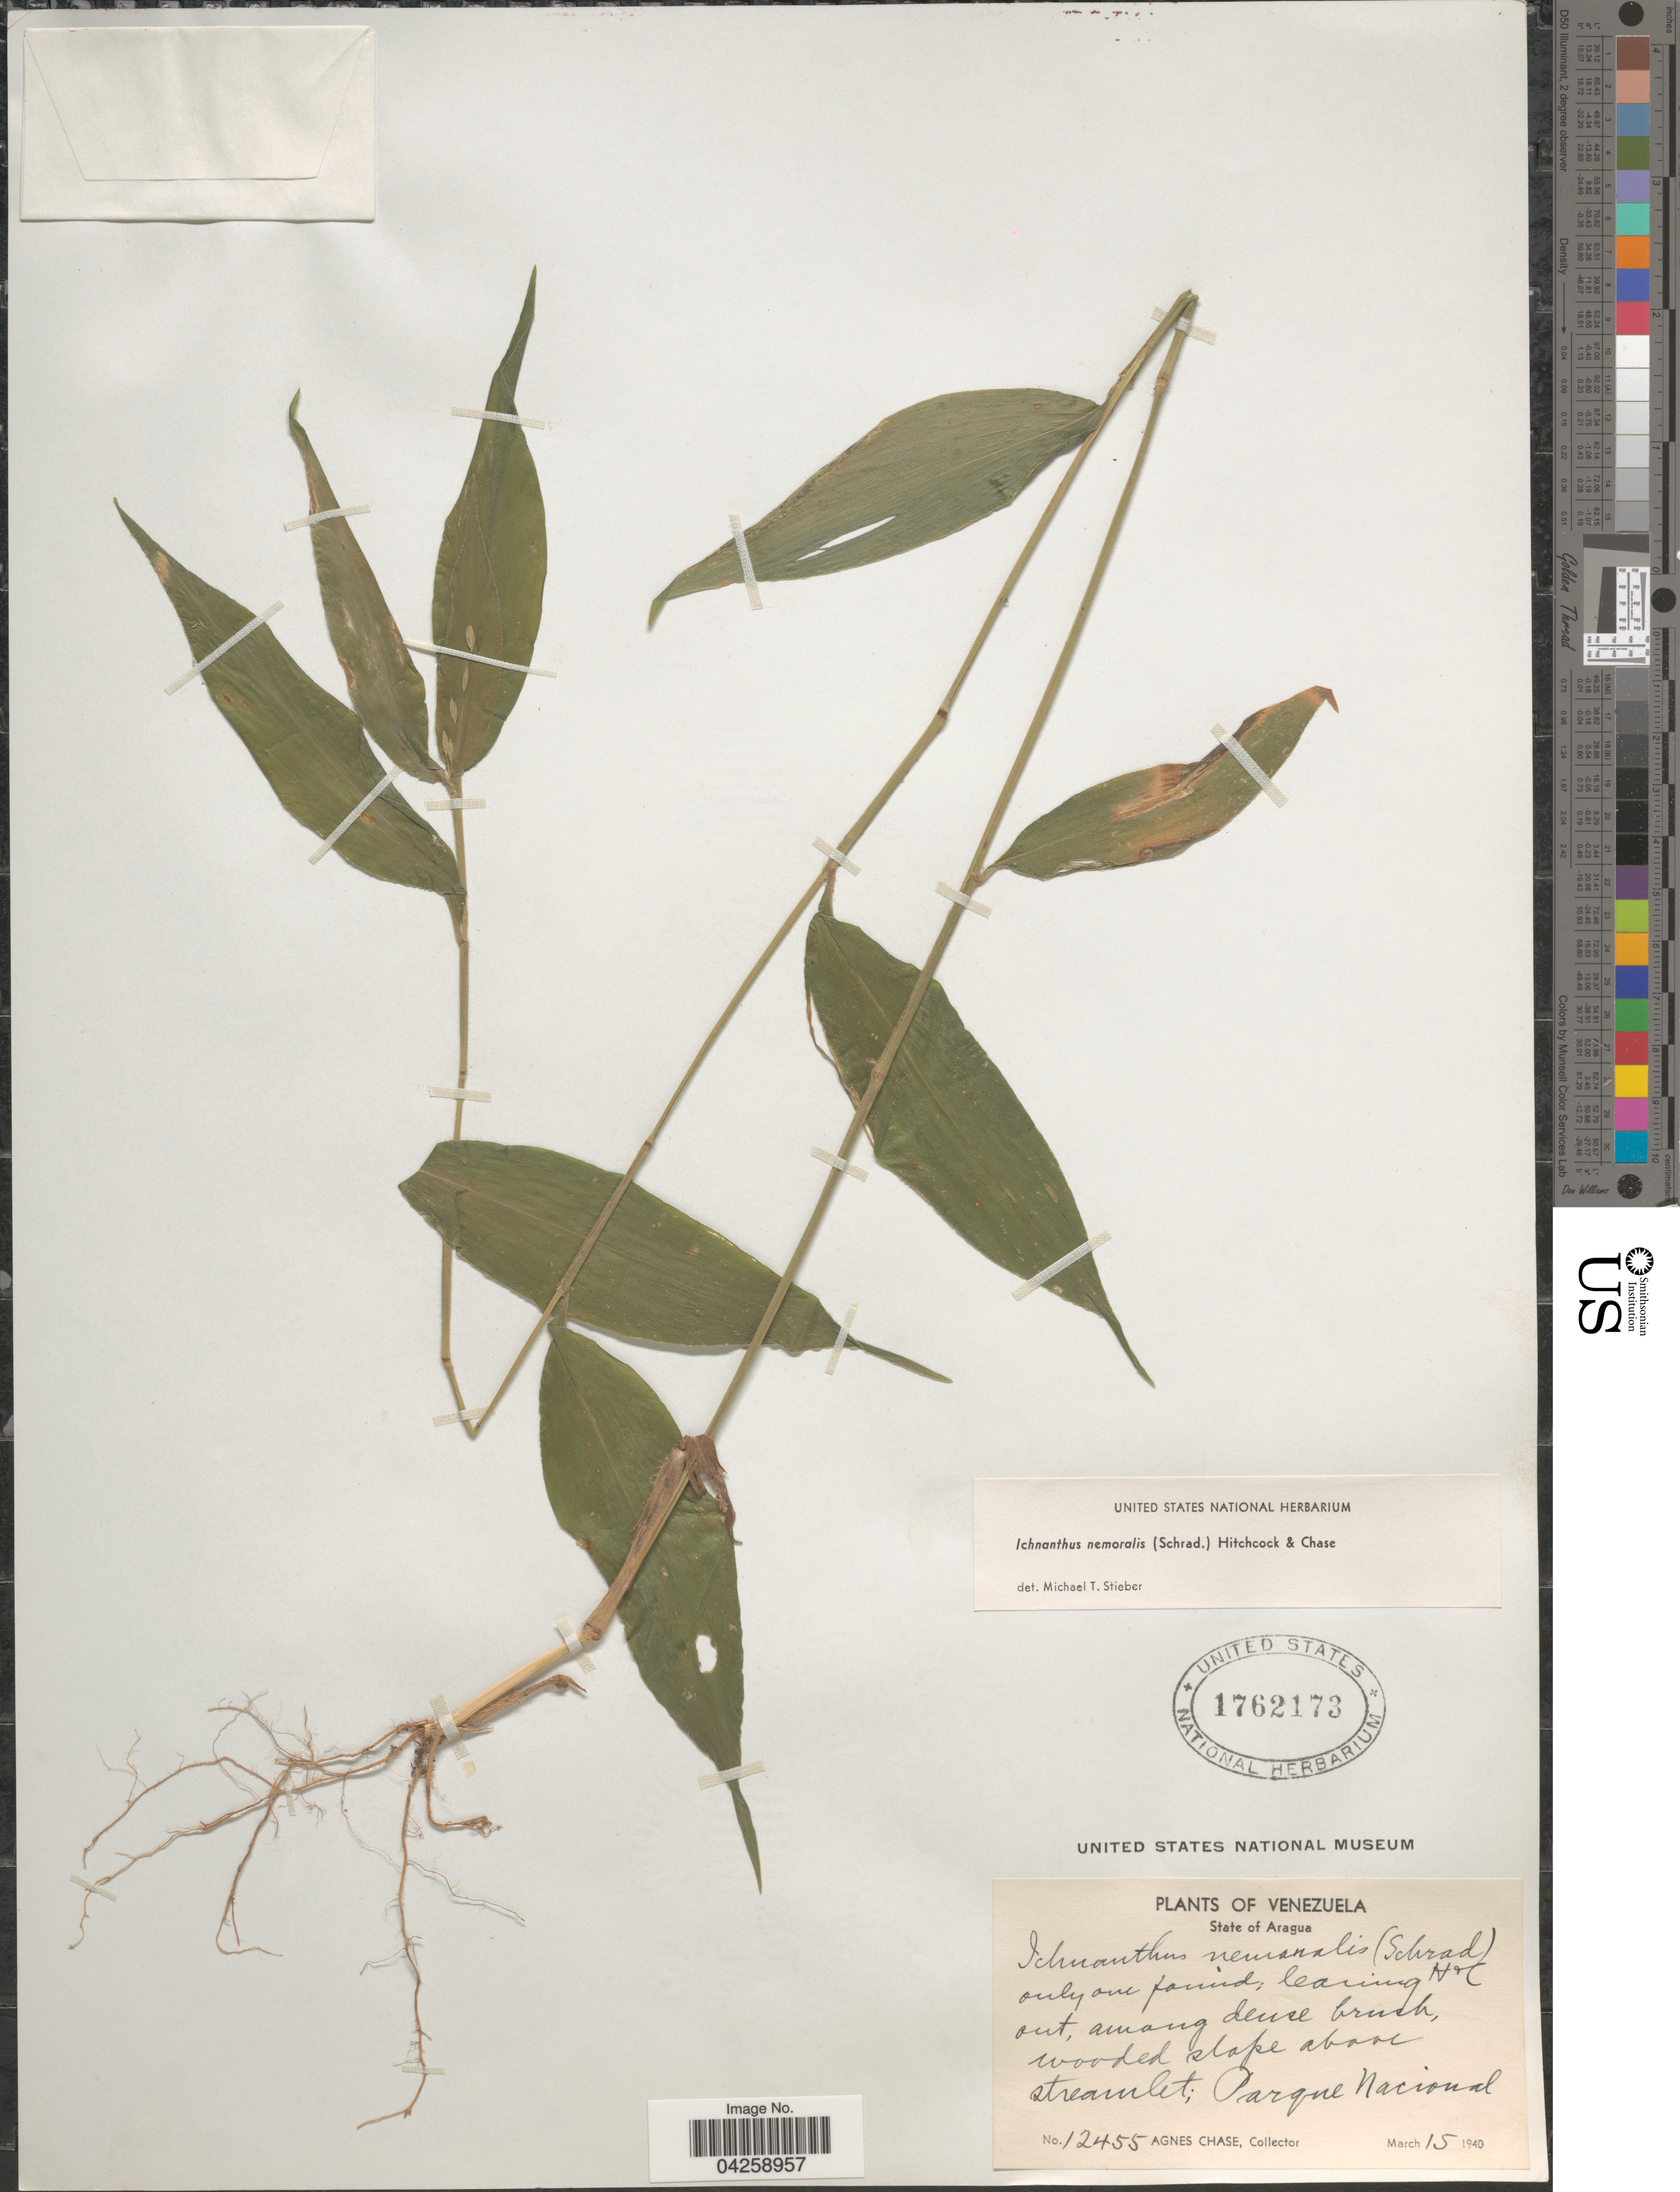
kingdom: Plantae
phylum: Tracheophyta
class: Liliopsida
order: Poales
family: Poaceae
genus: Ichnanthus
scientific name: Ichnanthus nemoralis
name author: (Schrad.) Hitchc. & Chase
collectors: A. Chase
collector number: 12455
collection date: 1940-03-15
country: Venezuela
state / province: Aragua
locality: Wooded slope above streamlet; Parque Nacional.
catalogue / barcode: US 1762173